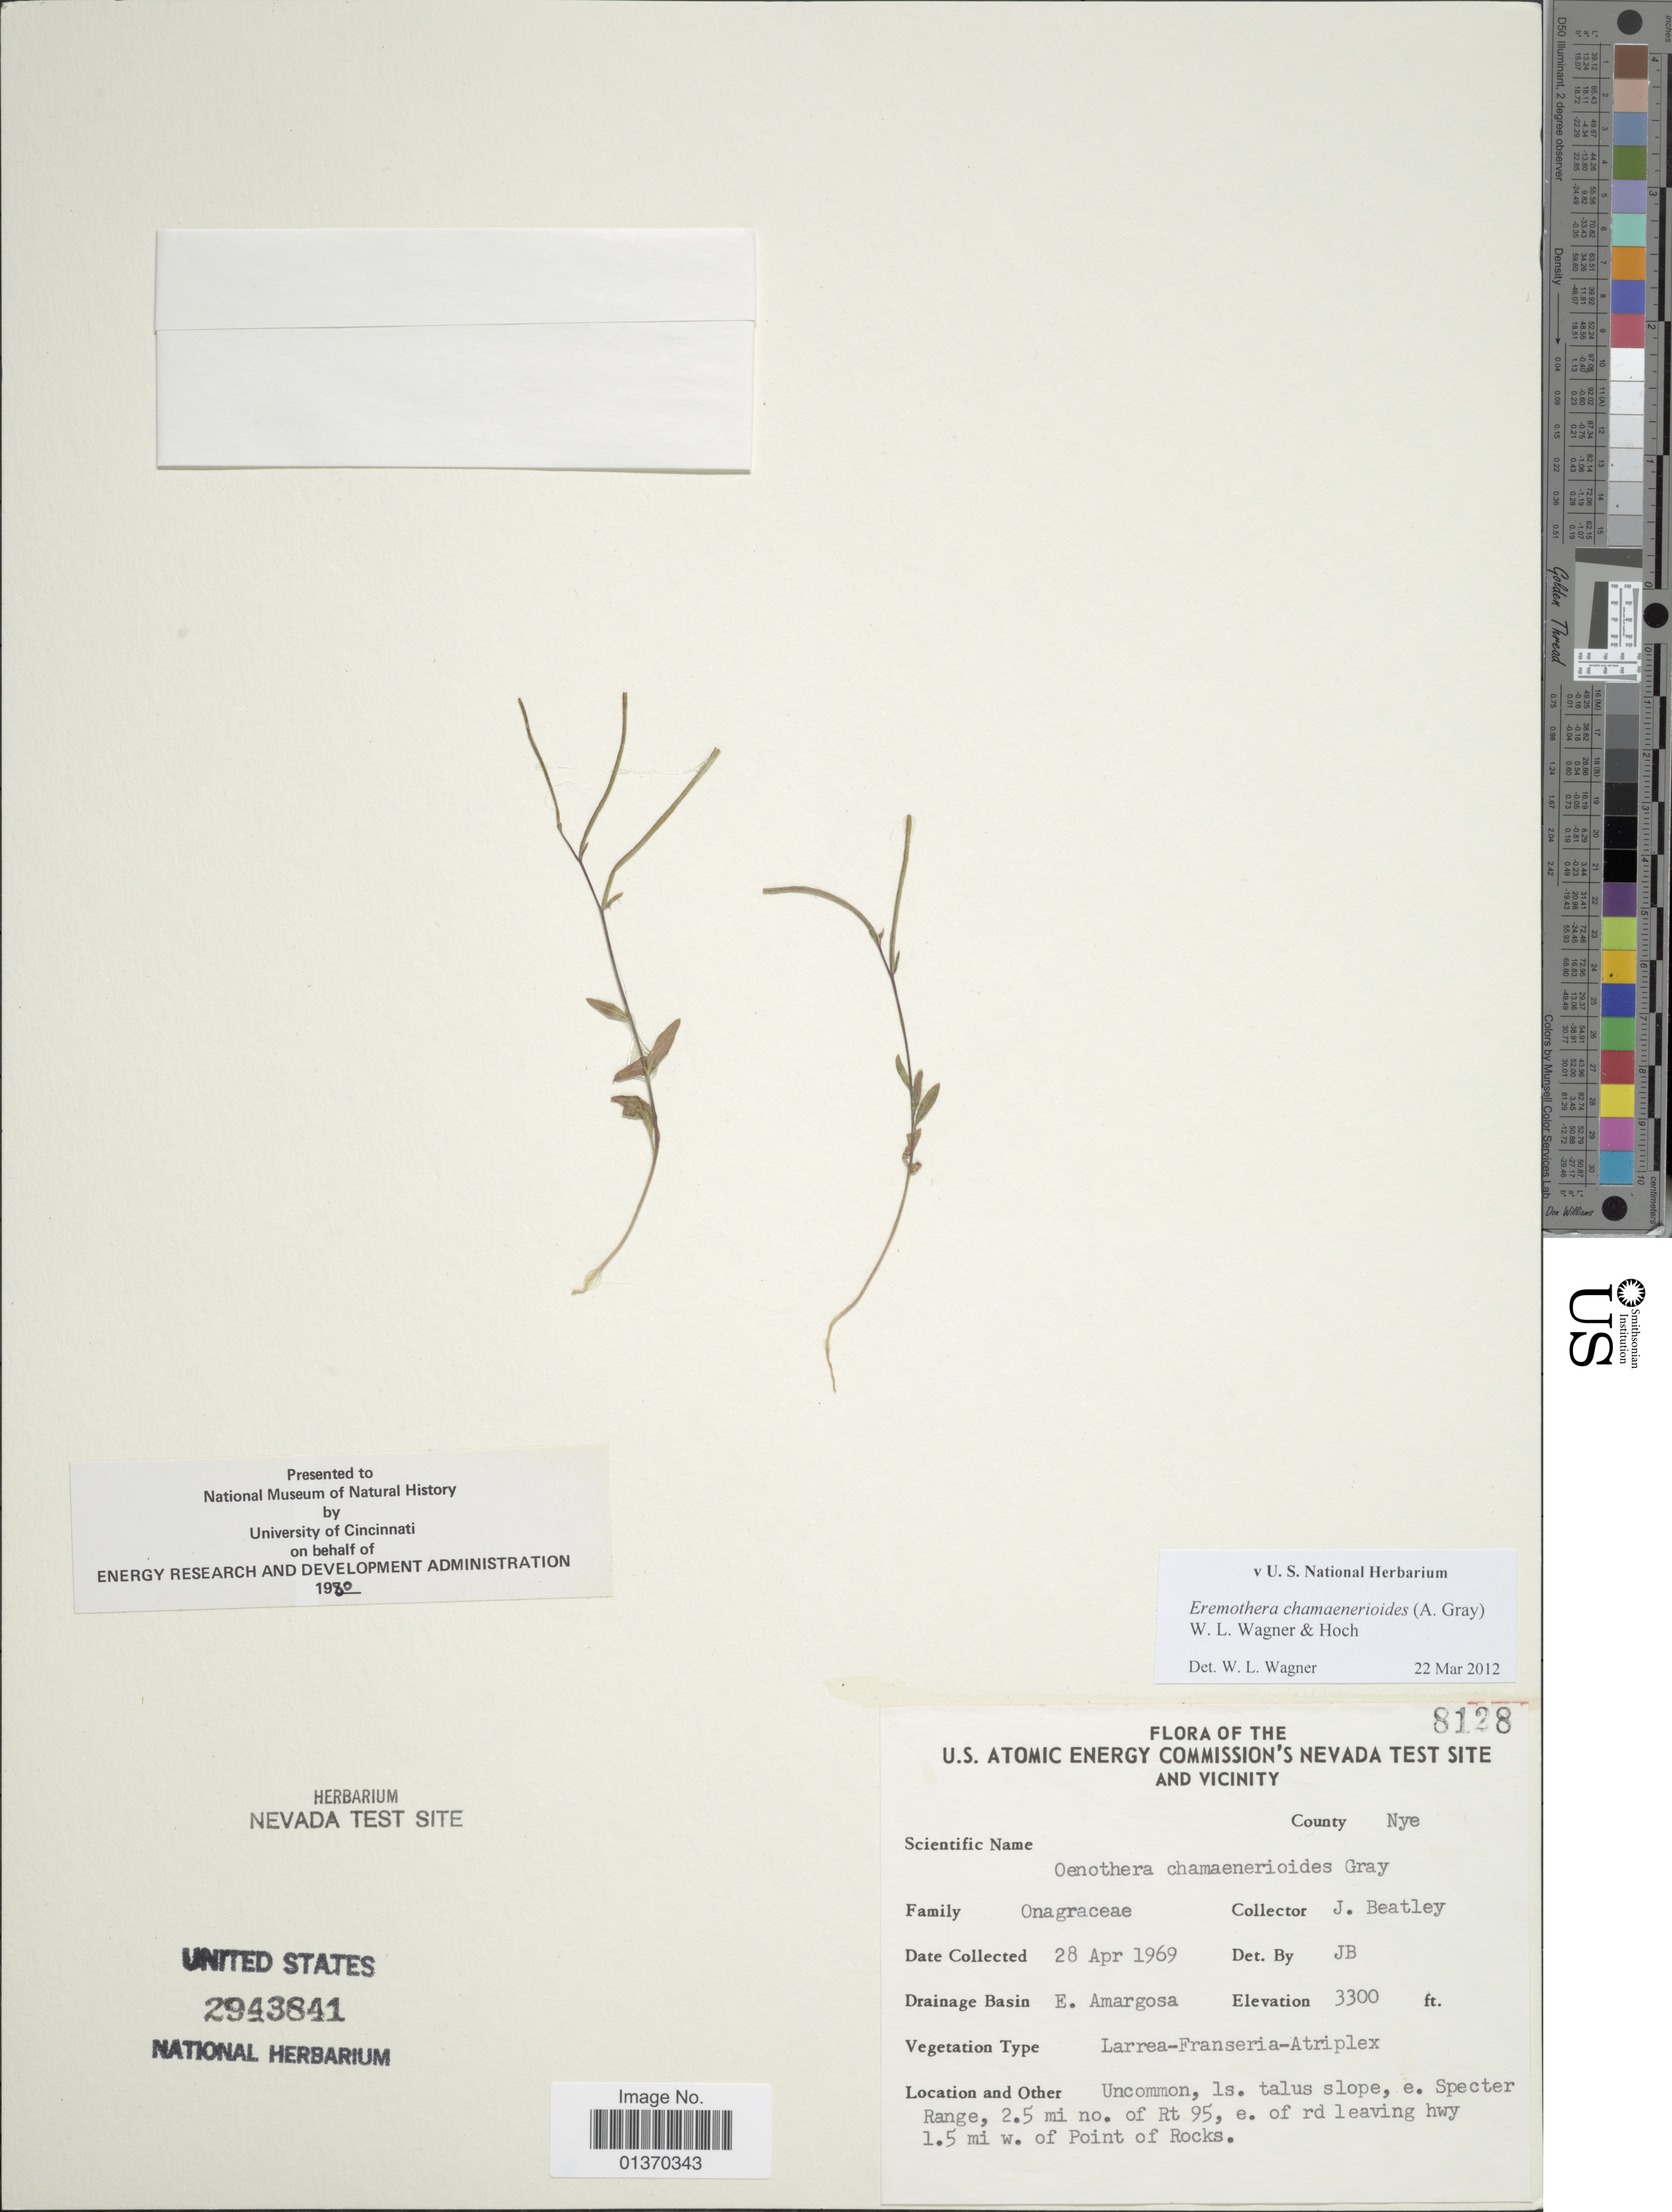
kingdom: Plantae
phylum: Tracheophyta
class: Magnoliopsida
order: Myrtales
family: Onagraceae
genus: Eremothera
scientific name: Eremothera chamaenerioides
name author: (A. Gray) W.L. Wagner & Hoch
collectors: J. C. Beatley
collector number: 8128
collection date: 1969-04-28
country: United States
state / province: Nevada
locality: U. S. Atomic Energy Commission's Nevada Test Site and Vicinity, E. Amargosa, Specter Range, 2.5 mi no. of Rt. 95, e. of rd leaving hwy 1.5 mi w. of Point of Rocks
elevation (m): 1006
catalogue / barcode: US 2943841